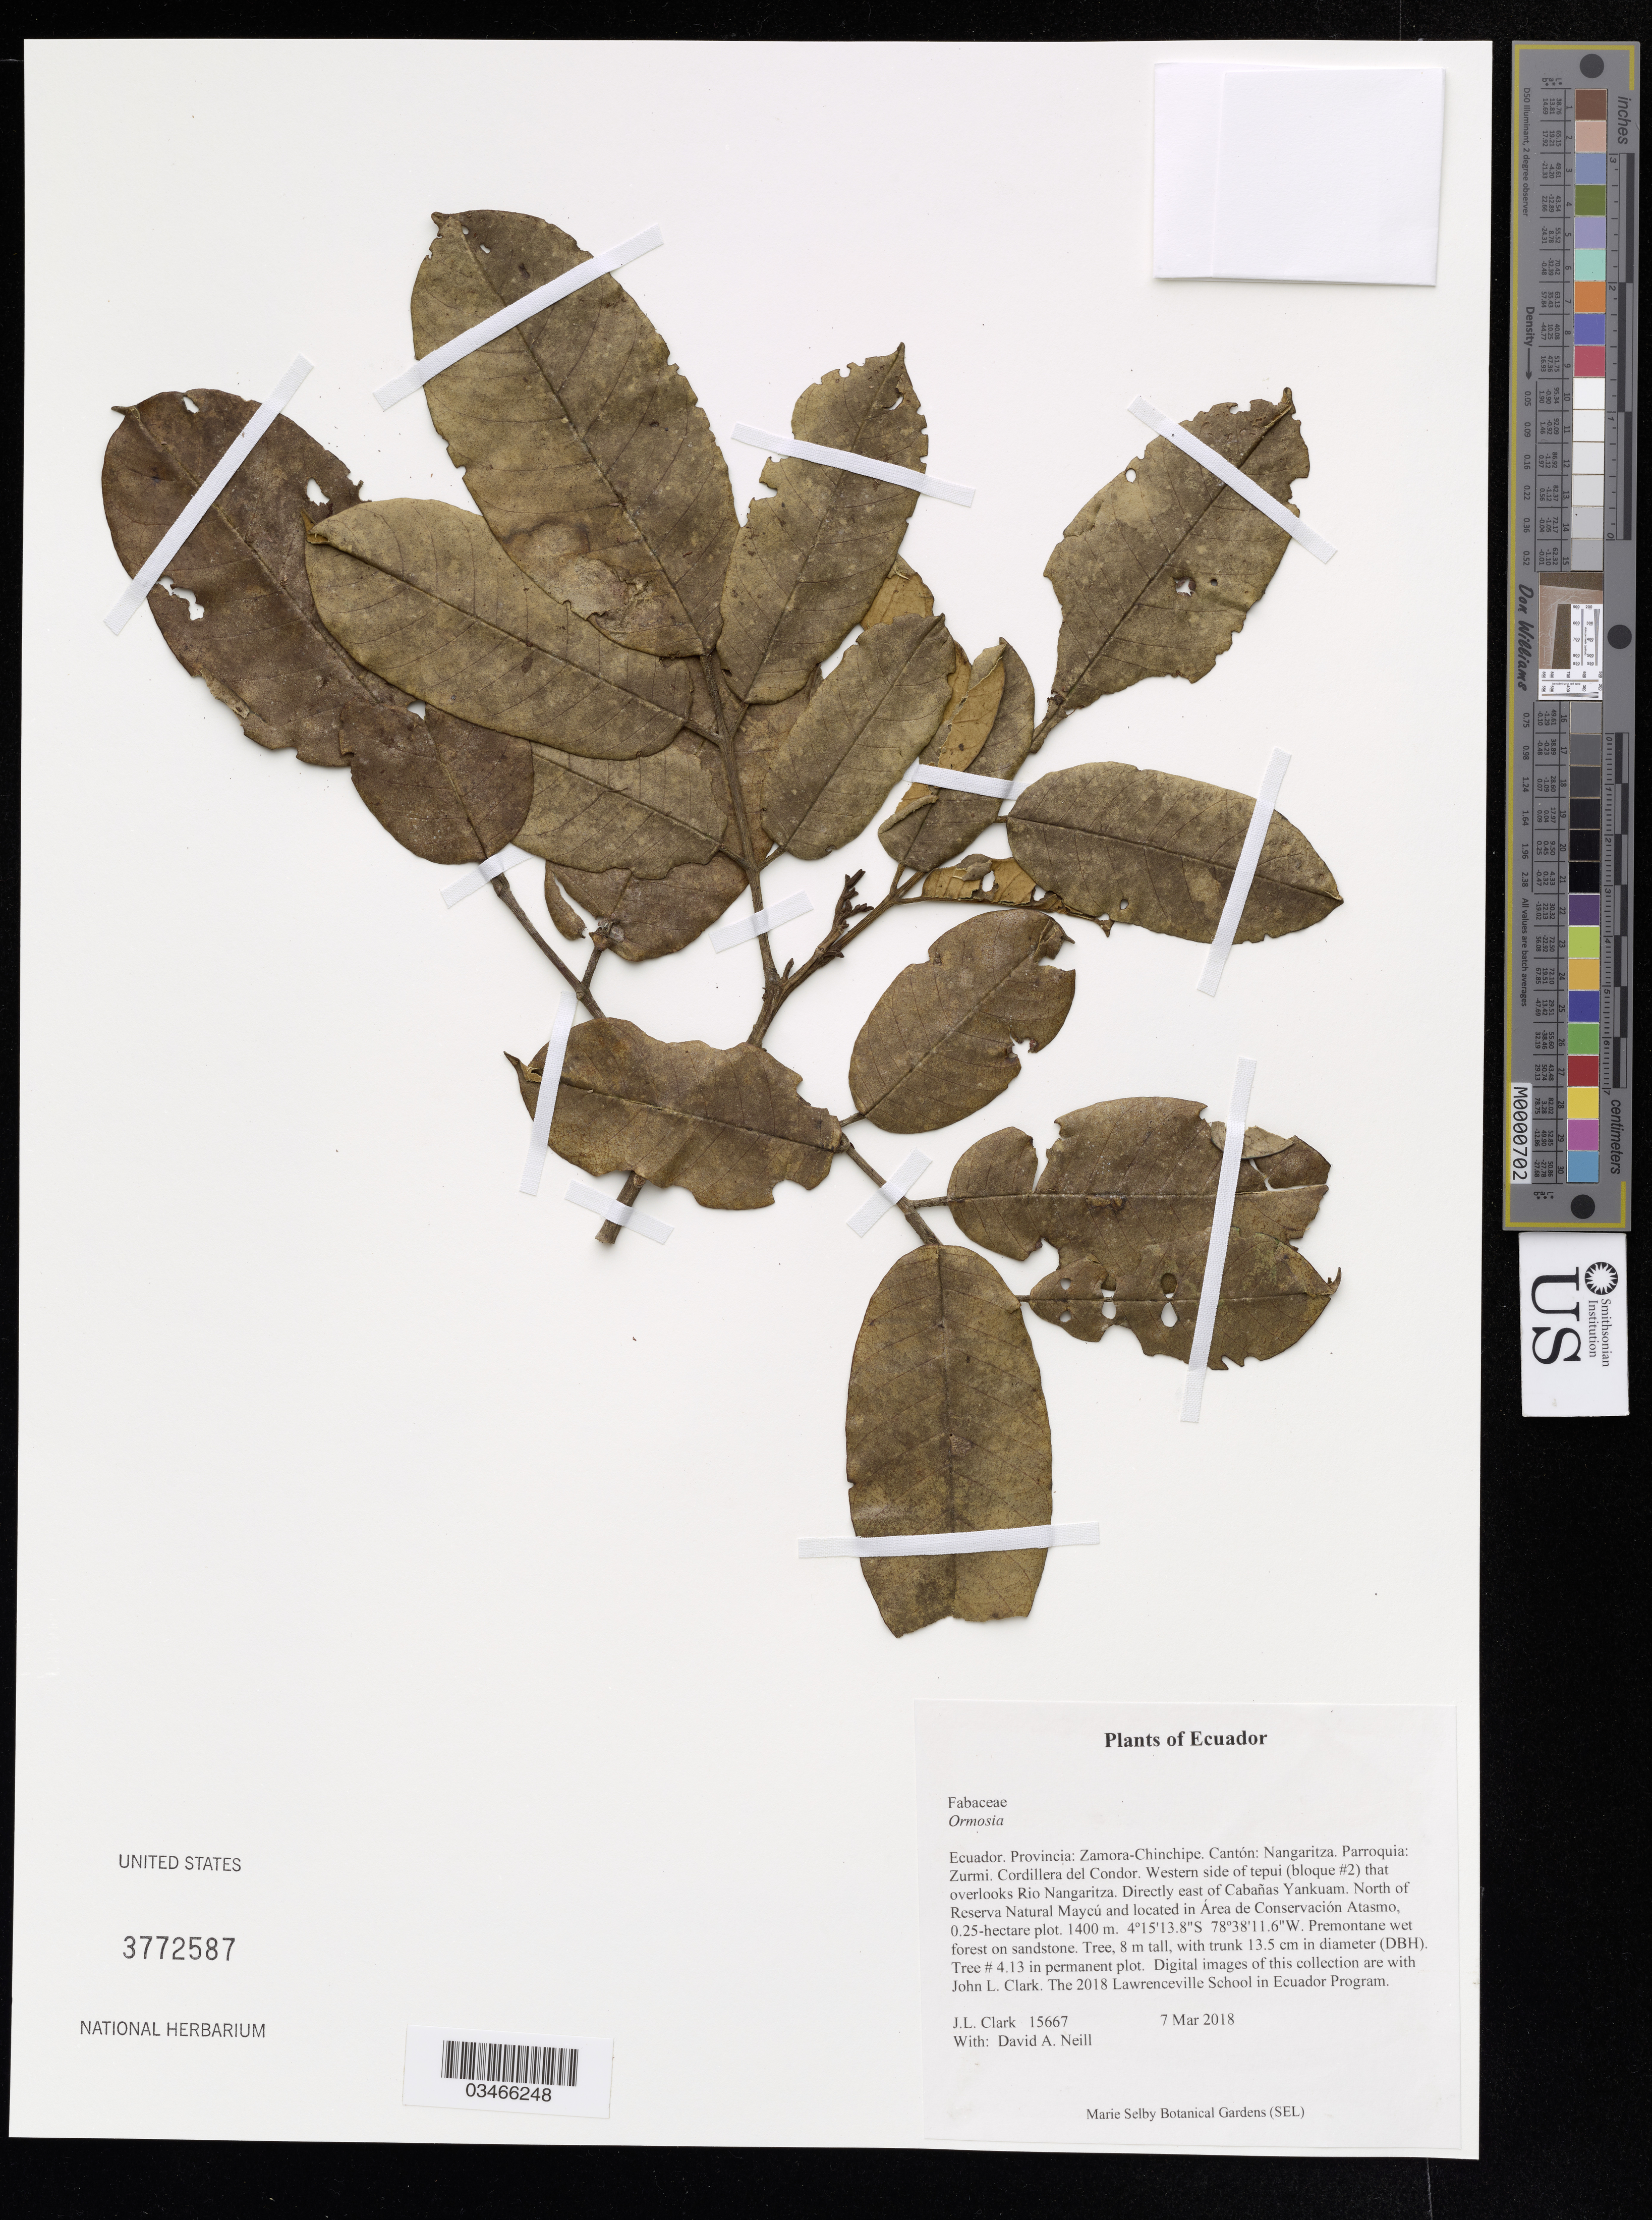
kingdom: Plantae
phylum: Tracheophyta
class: Magnoliopsida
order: Fabales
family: Fabaceae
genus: Ormosia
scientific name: Ormosia sp.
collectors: J. Clark & D. A. Neill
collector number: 15667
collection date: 2018-03-07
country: Ecuador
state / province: Zamora-Chinchipe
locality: Cantón: Nangaritza. Parroquia: Zurmi. Cordillera del Condor. Western side of tepui (bloque #2) that overlooks Rio Nangaritza. Directly east of Cabañas Yankuam. North of Reserva Natural Maycú and located in Área de Conservación Atasmo, 0.25-hectare plot.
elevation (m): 1400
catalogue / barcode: US 3772587